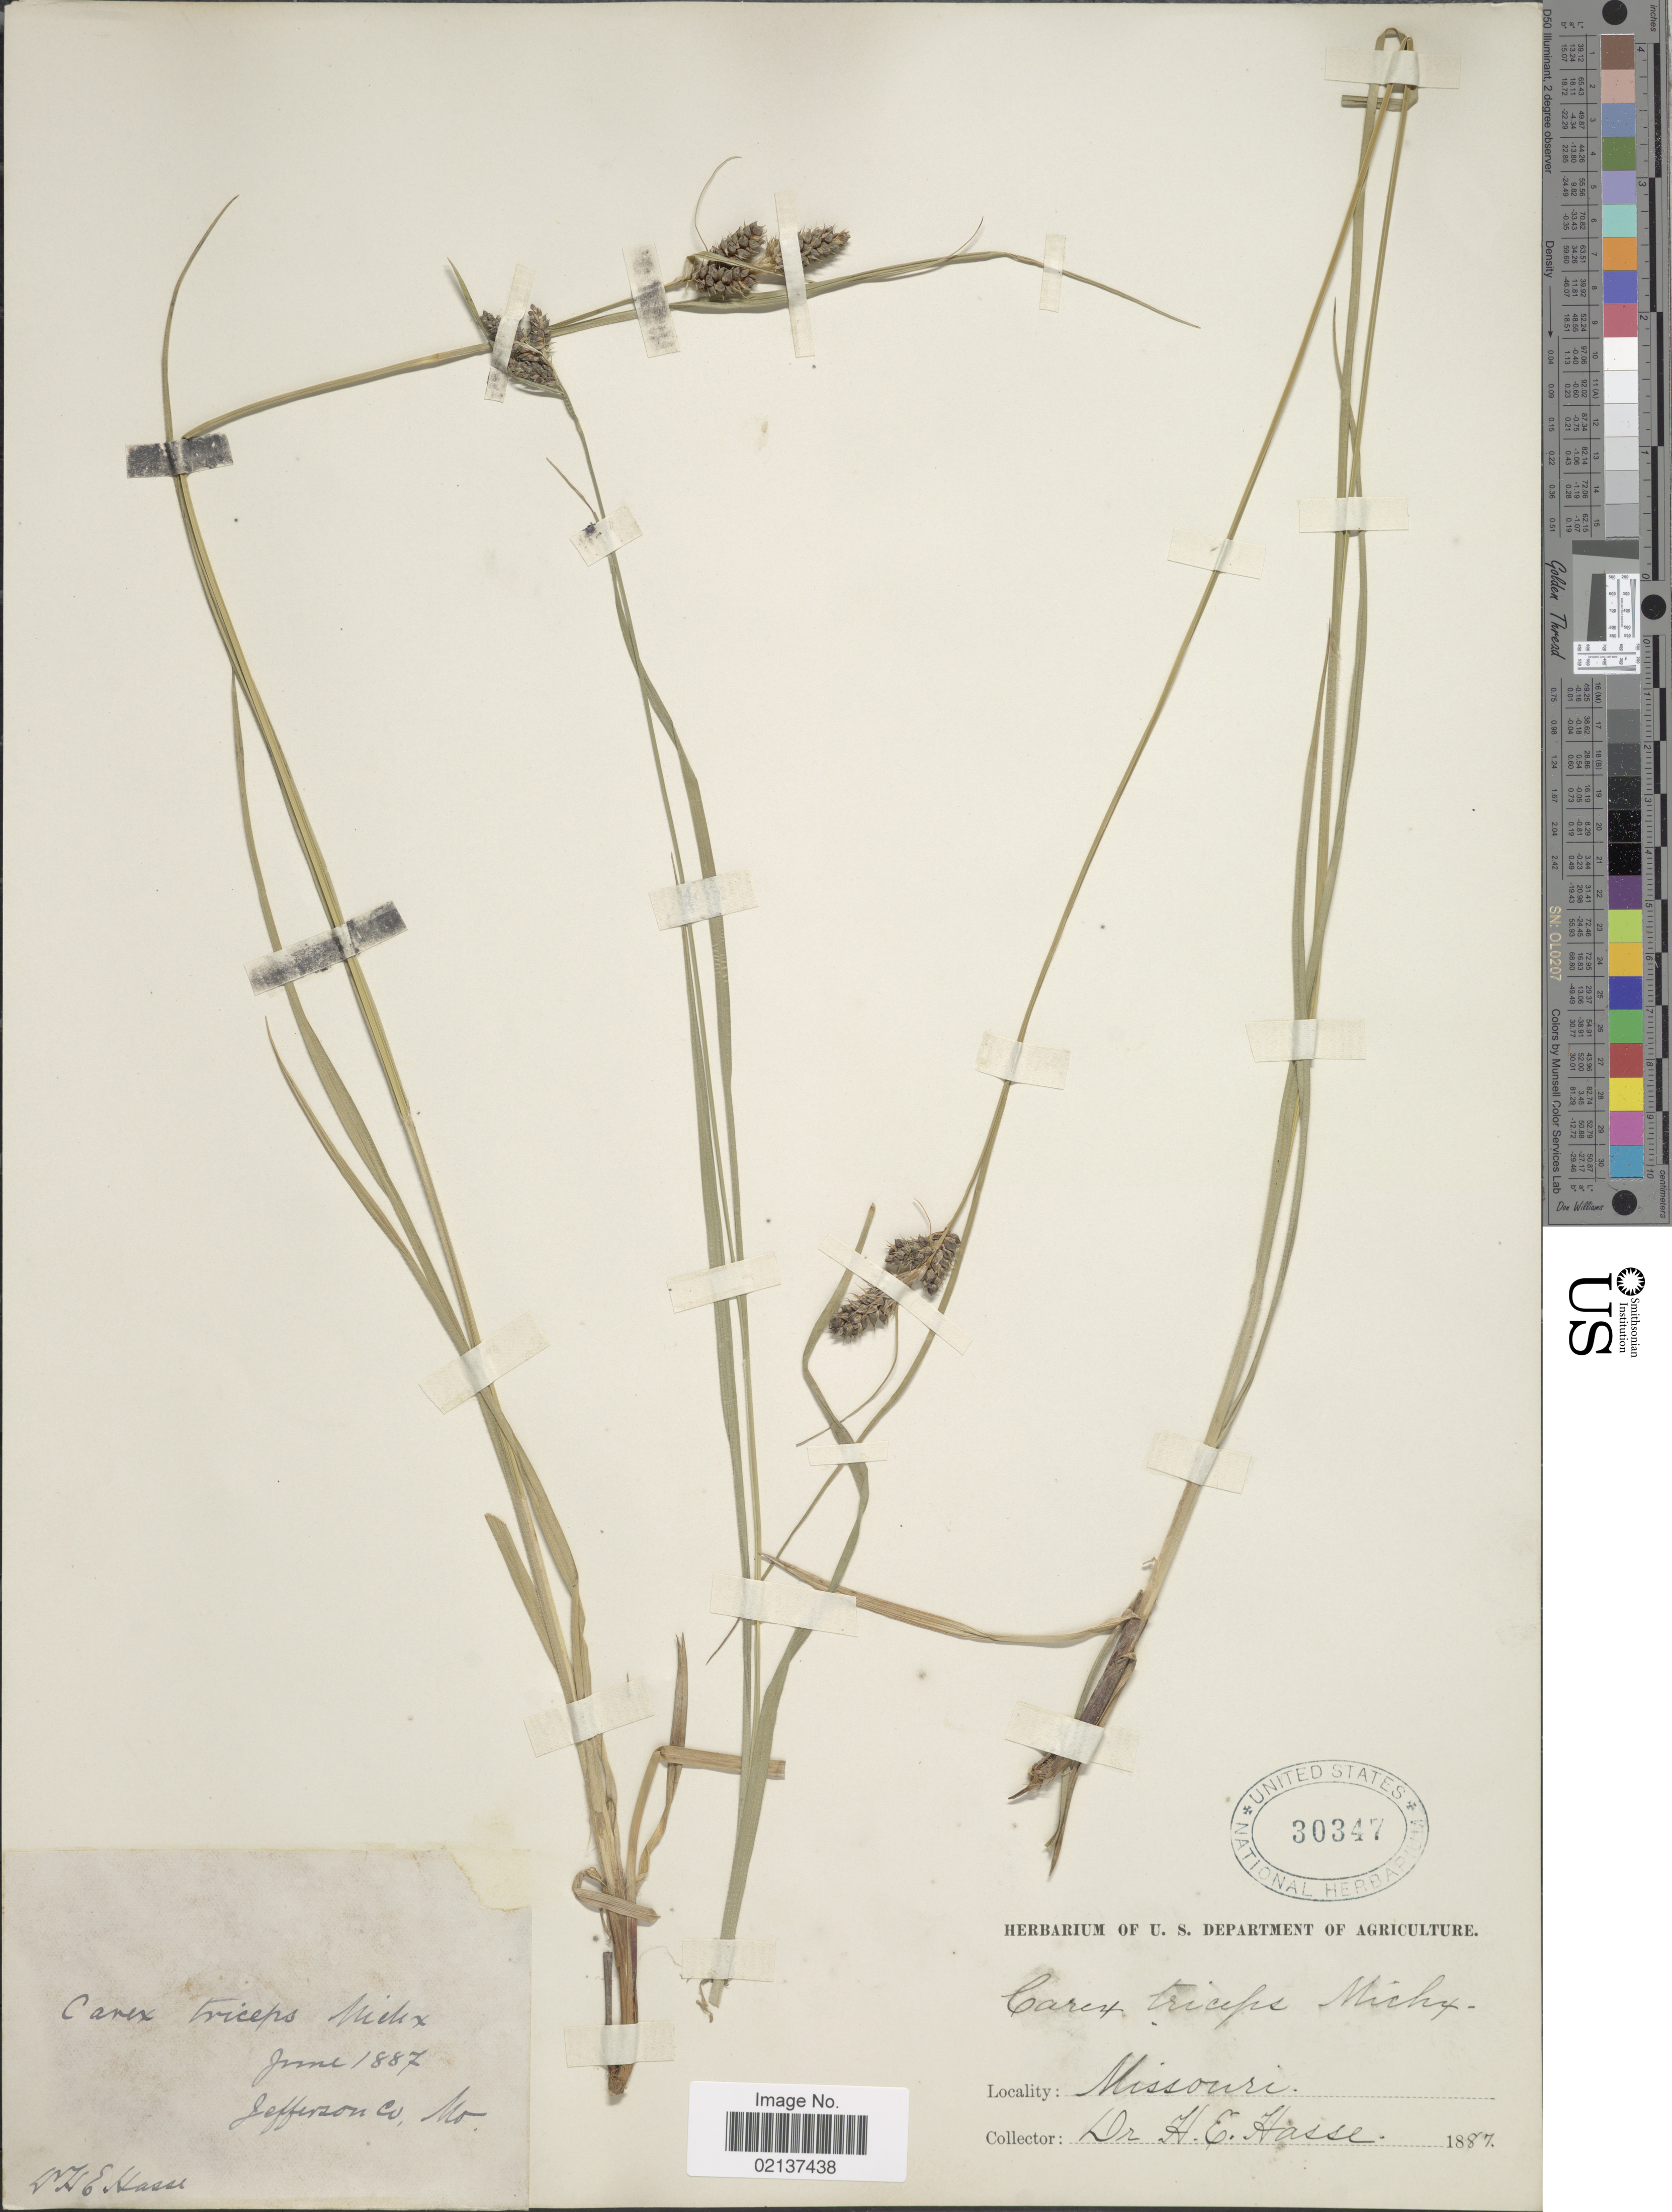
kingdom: Plantae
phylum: Tracheophyta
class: Liliopsida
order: Poales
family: Cyperaceae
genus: Carex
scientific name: Carex hirsutella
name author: Mack.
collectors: H. E. Hasse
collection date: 1887-06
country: United States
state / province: Missouri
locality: Jefferson Co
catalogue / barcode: US 30347